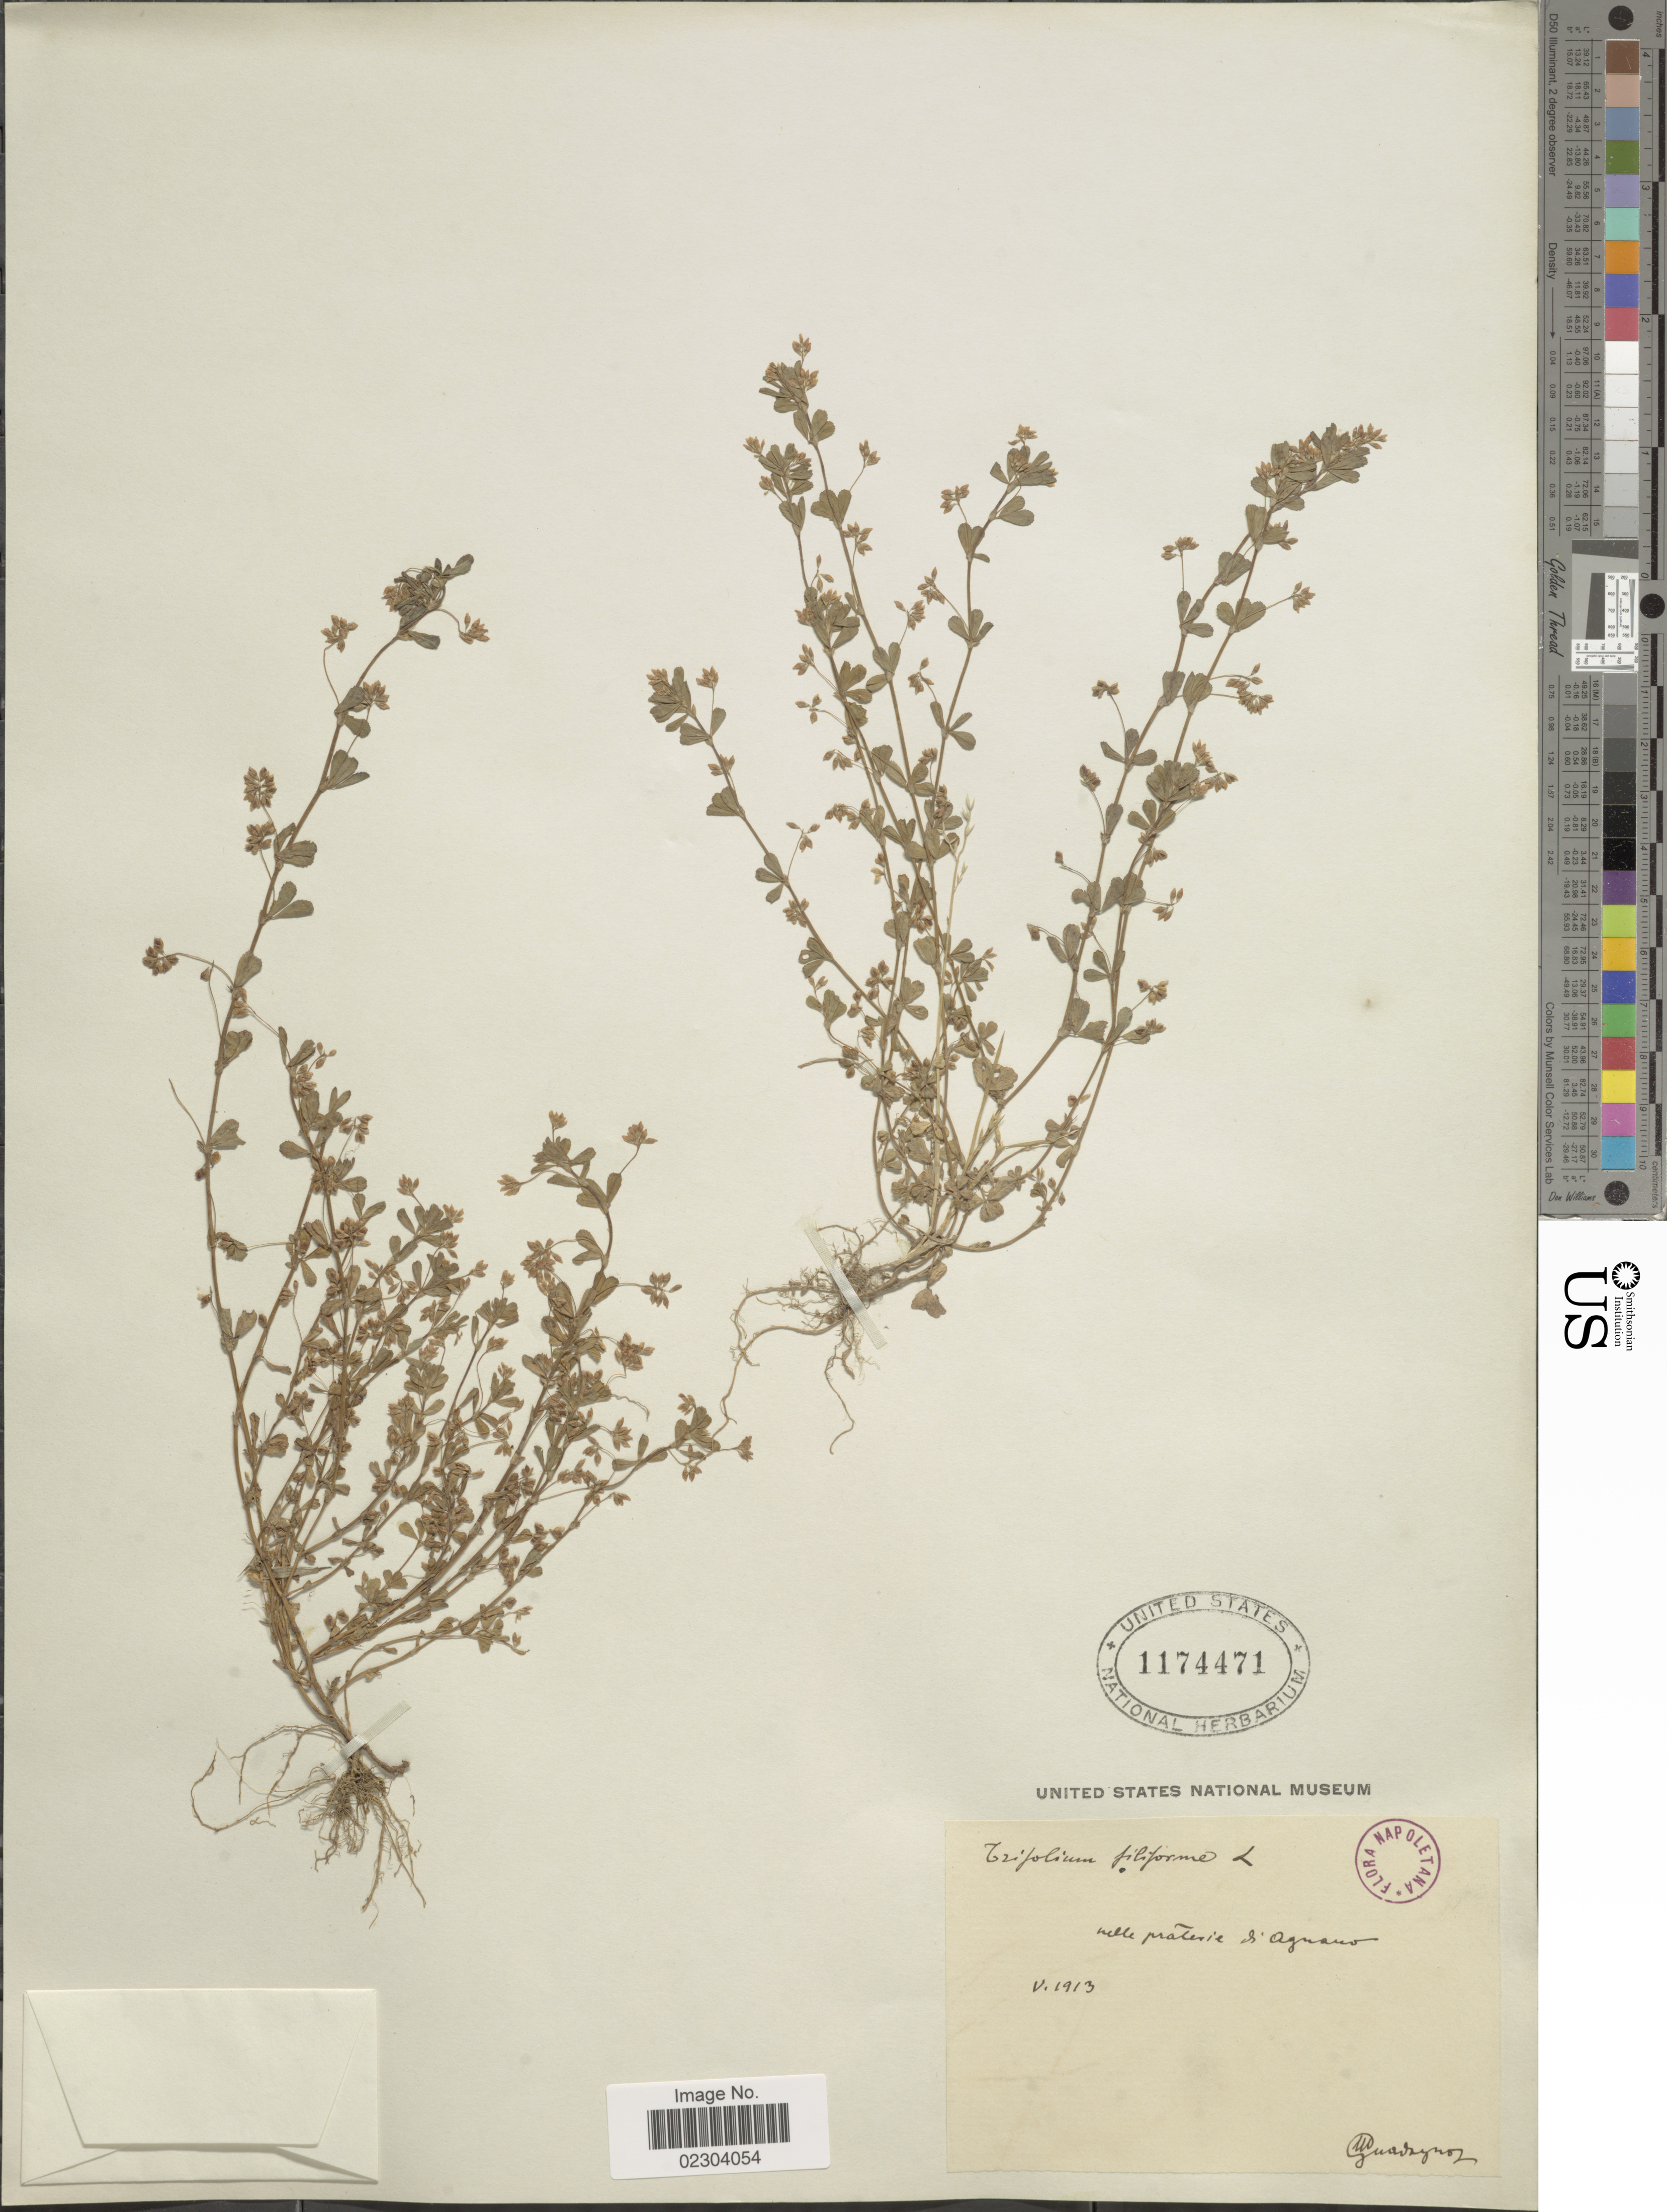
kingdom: Plantae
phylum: Tracheophyta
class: Magnoliopsida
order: Fabales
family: Fabaceae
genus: Trifolium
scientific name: Trifolium filiforme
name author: L.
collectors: M. Guadagno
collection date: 1913-05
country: Italy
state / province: Campania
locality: Nelle praterie di Agnano [in the prairies of Agnano]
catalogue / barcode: US 1174471